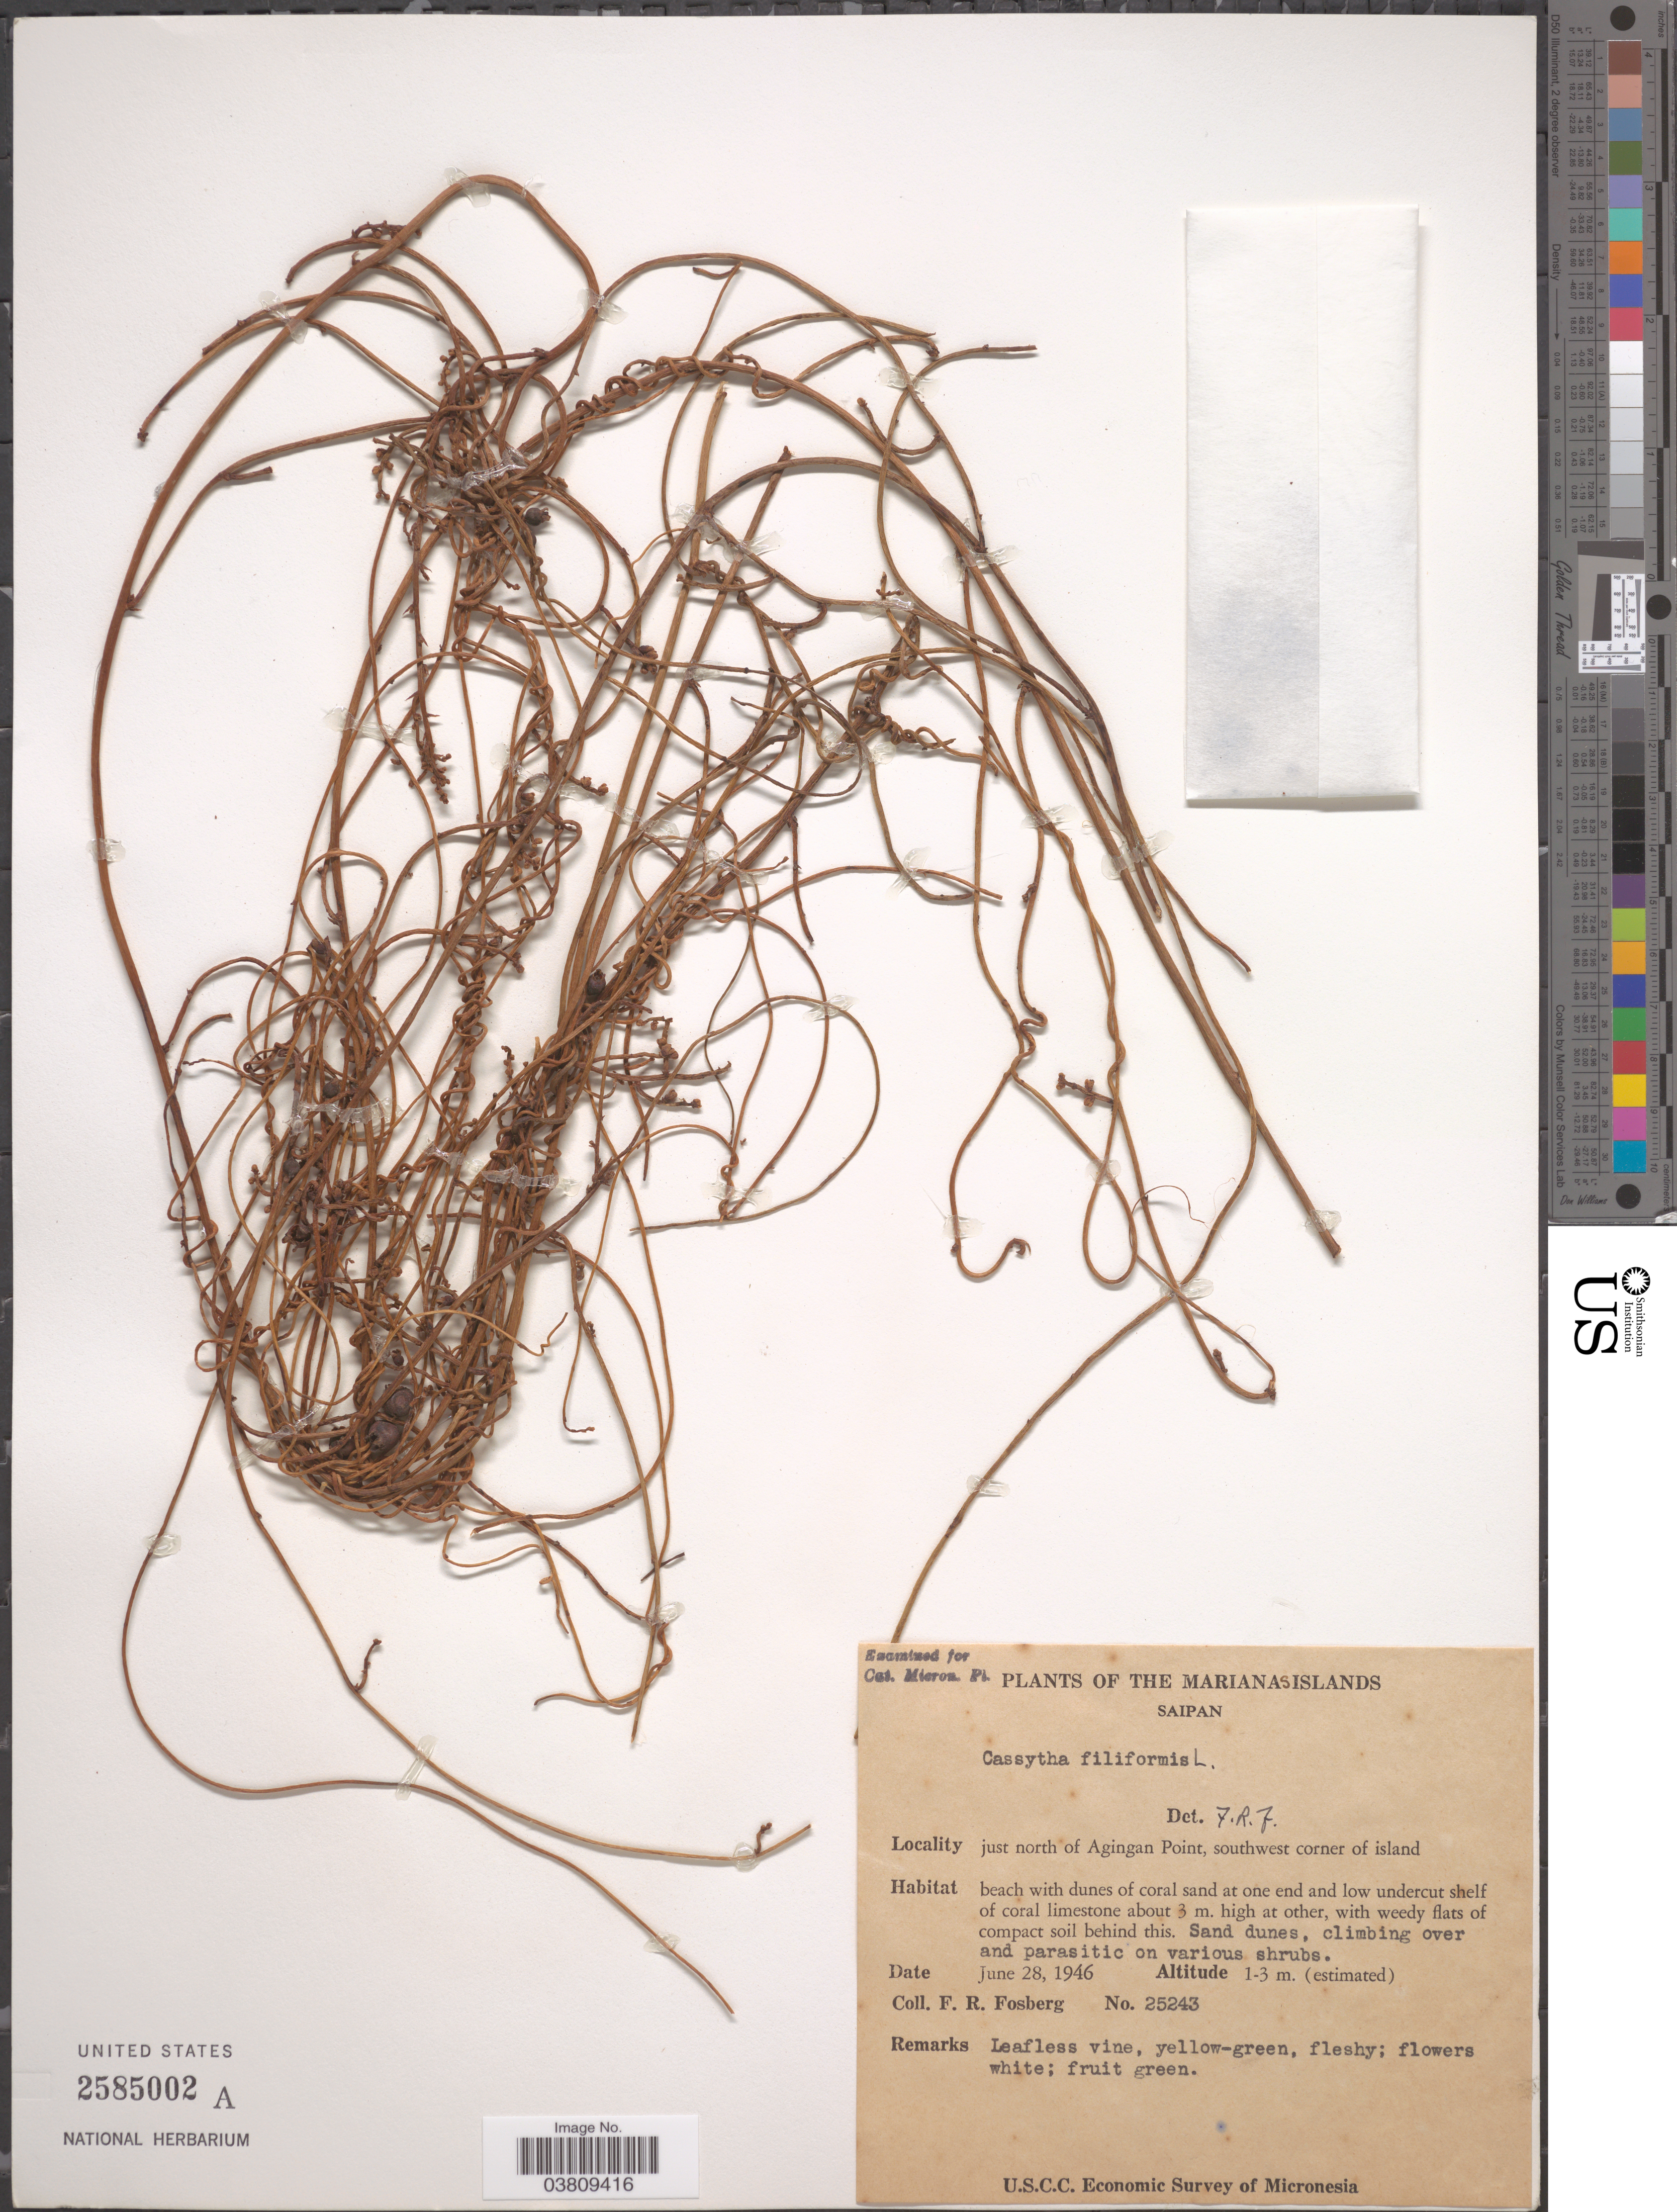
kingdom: Plantae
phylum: Tracheophyta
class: Magnoliopsida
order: Laurales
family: Lauraceae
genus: Cassytha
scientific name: Cassytha filiformis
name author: L.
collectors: F. R. Fosberg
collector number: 25243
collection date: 1946-06-28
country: Northern Mariana Islands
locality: The Marianas Islands. Saipan. Just north of Agingan Point, southwest corner of island.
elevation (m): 1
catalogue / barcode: US 2585002A